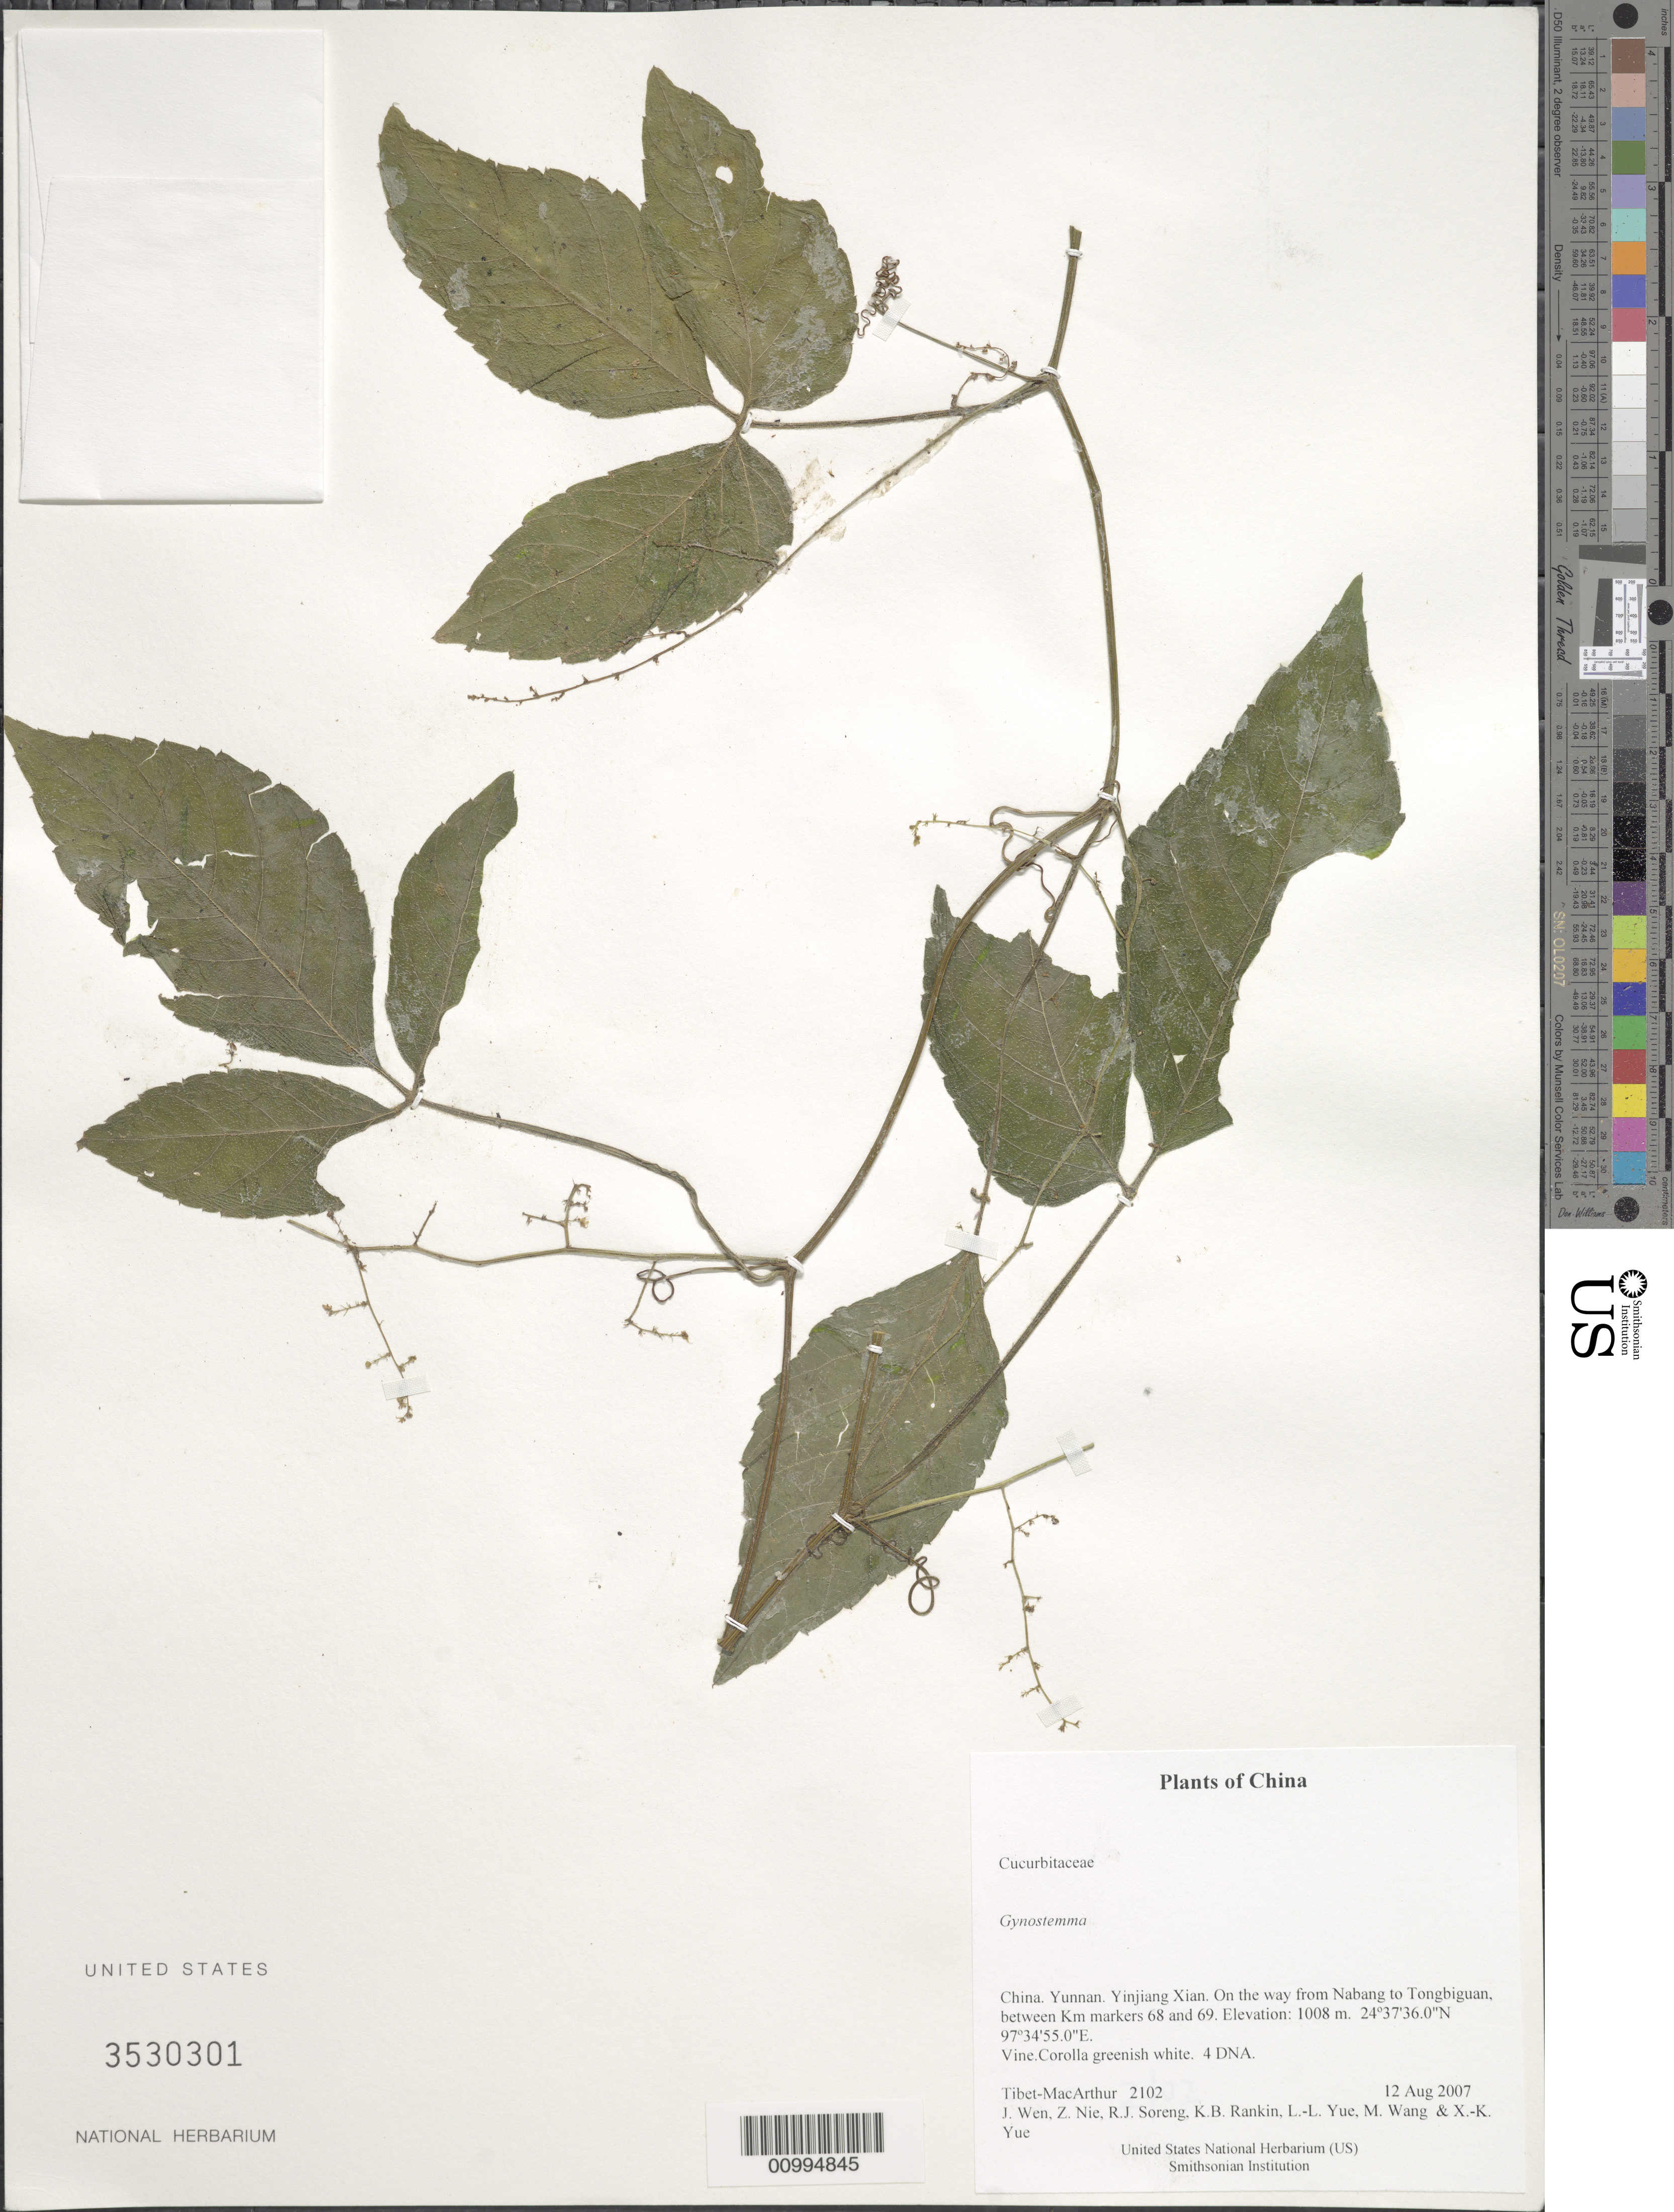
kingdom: Plantae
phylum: Tracheophyta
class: Magnoliopsida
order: Cucurbitales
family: Cucurbitaceae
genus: Gynostemma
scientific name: Gynostemma sp.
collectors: Tibet-MacArthur, J. Wen, Z. Nie, R. J. Soreng, K. Rankin, L. Yue, M. Wang & X. Yue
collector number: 2102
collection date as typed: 12 Aug 2007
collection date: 2007-08-12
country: China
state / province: Yunnan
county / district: Yinjiang Xian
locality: On the way from Nabang to Tongbiguan, between Km markers 68 and 69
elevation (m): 1008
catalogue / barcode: US 3530301